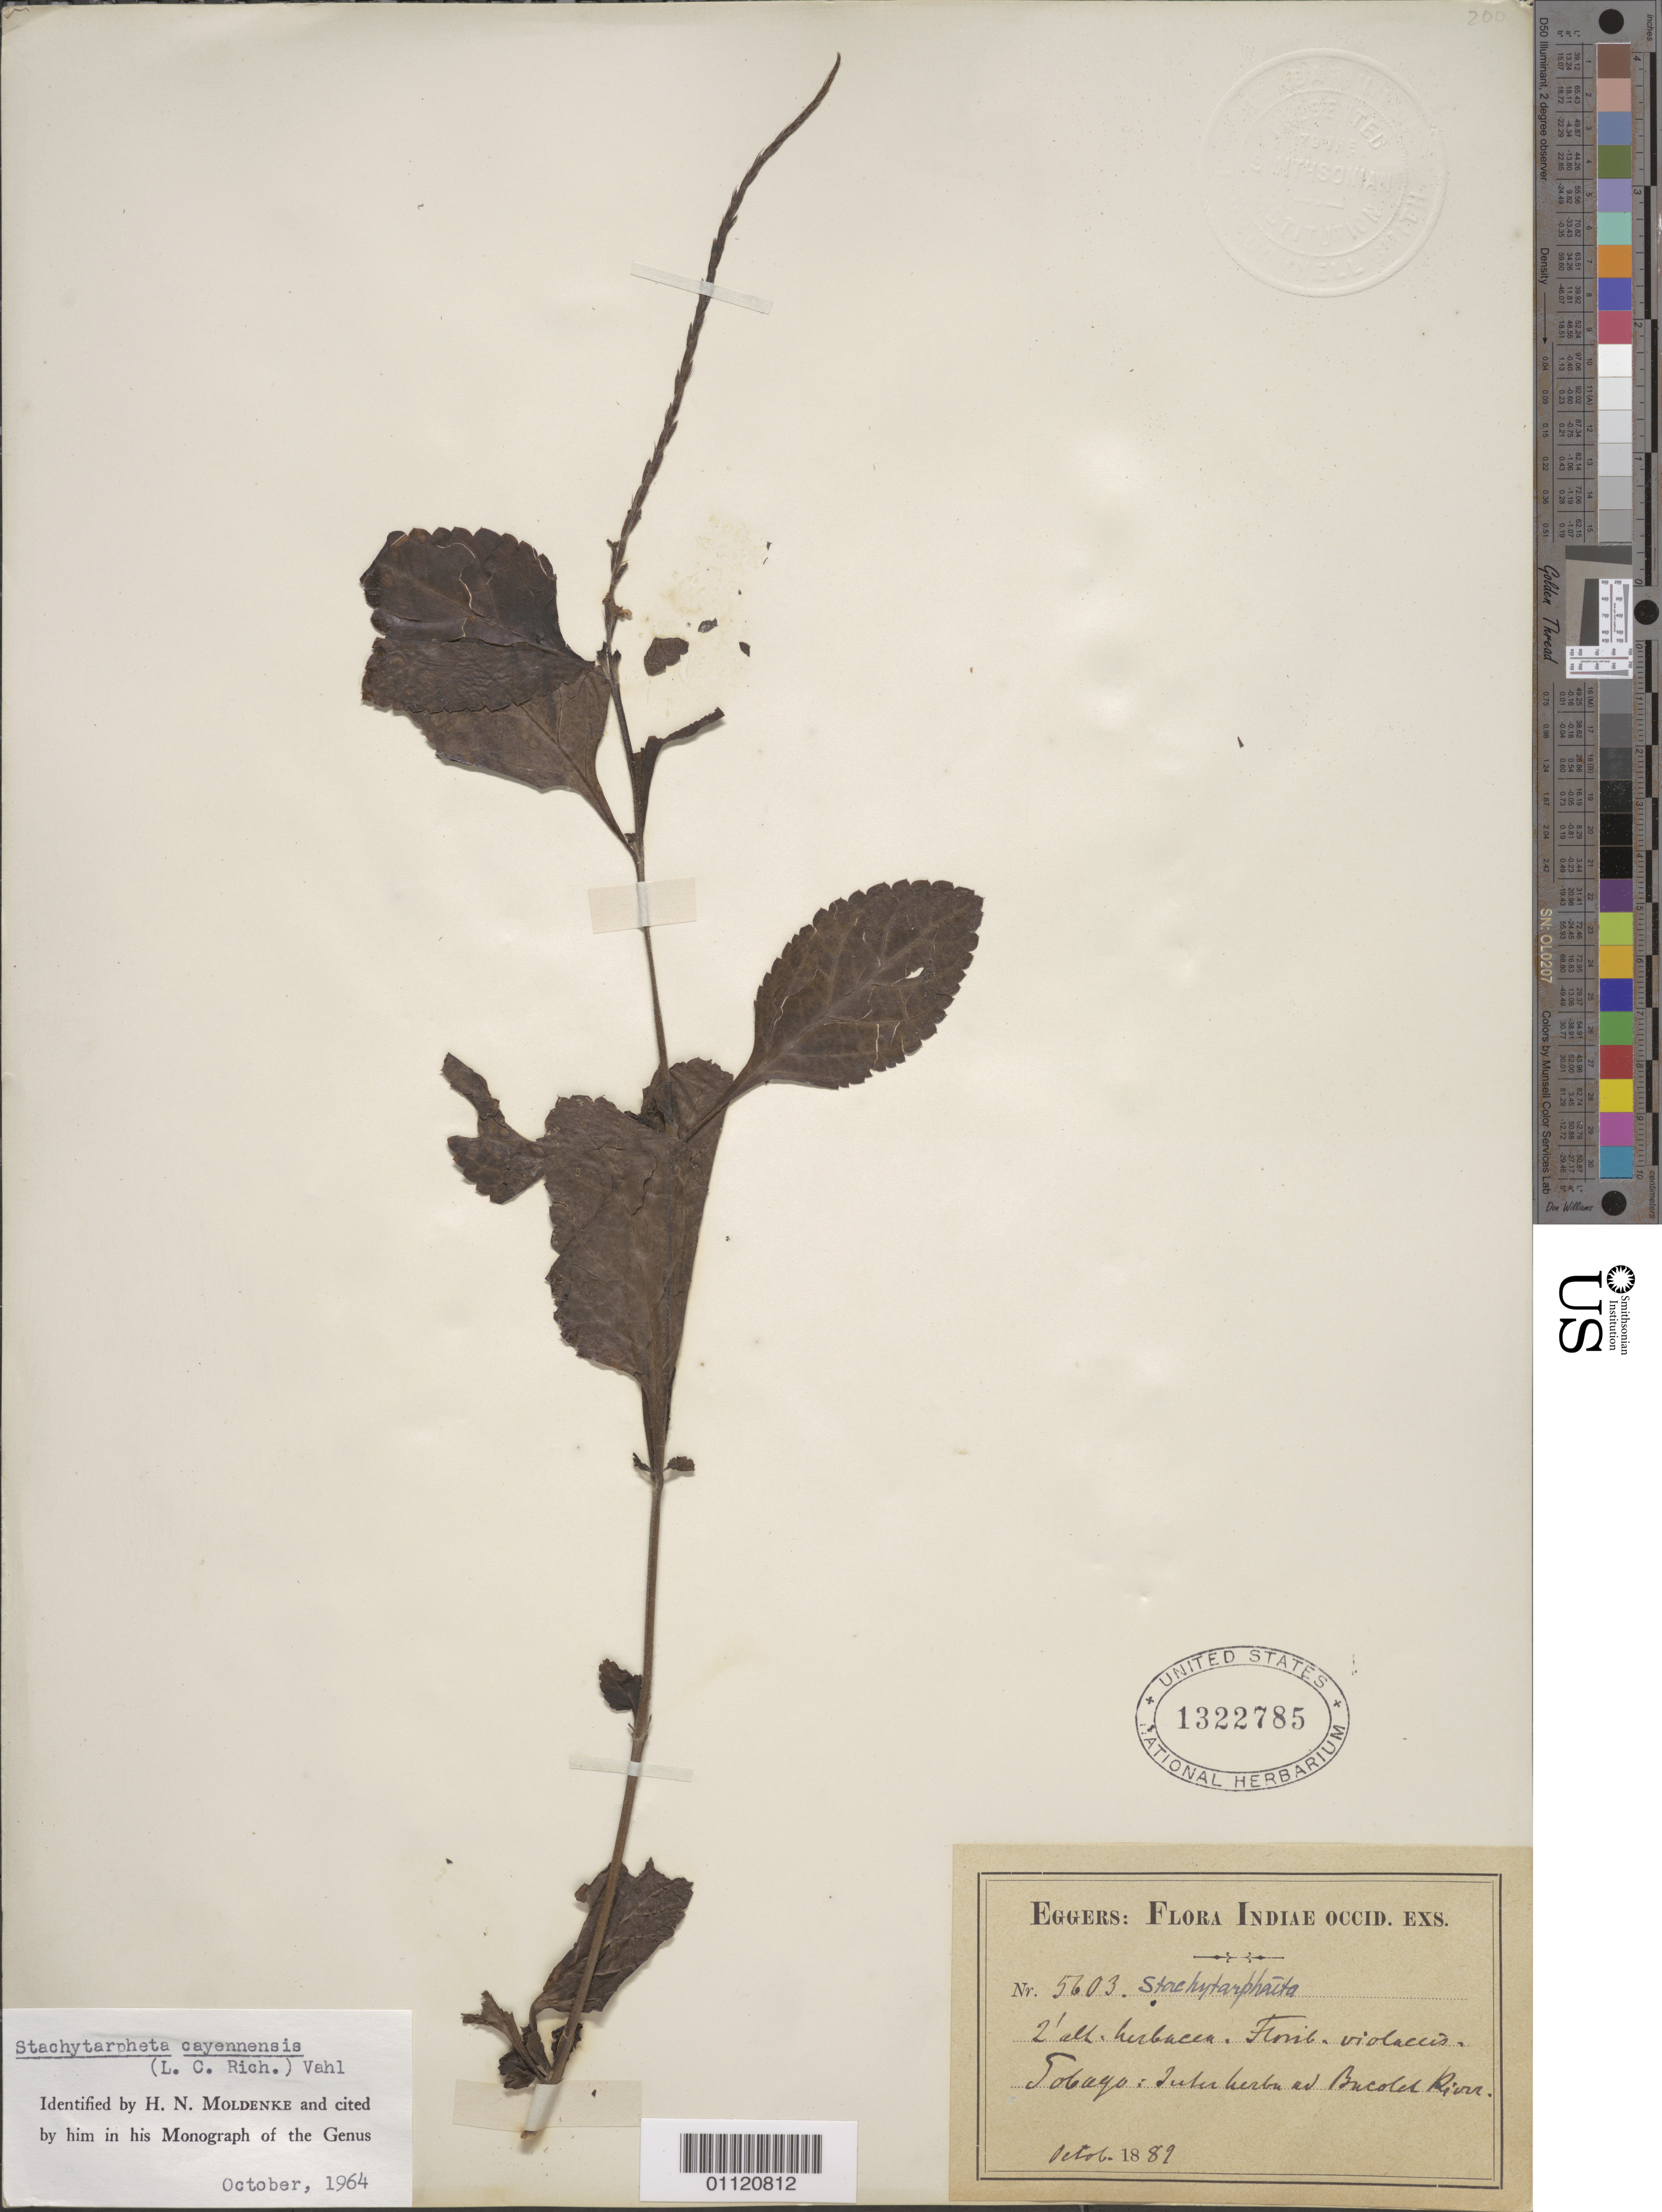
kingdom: Plantae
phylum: Tracheophyta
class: Magnoliopsida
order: Lamiales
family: Verbenaceae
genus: Stachytarpheta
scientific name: Stachytarpheta cayennensis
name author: (Rich.) Vahl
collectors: H. F. A. von Eggers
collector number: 5603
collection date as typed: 01 Oct 1889 to 31 Oct 1889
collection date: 1889-10-01/1889-10-31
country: Trinidad and Tobago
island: Tobago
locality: Inter herba ad Bacolet River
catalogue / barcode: US 1322785